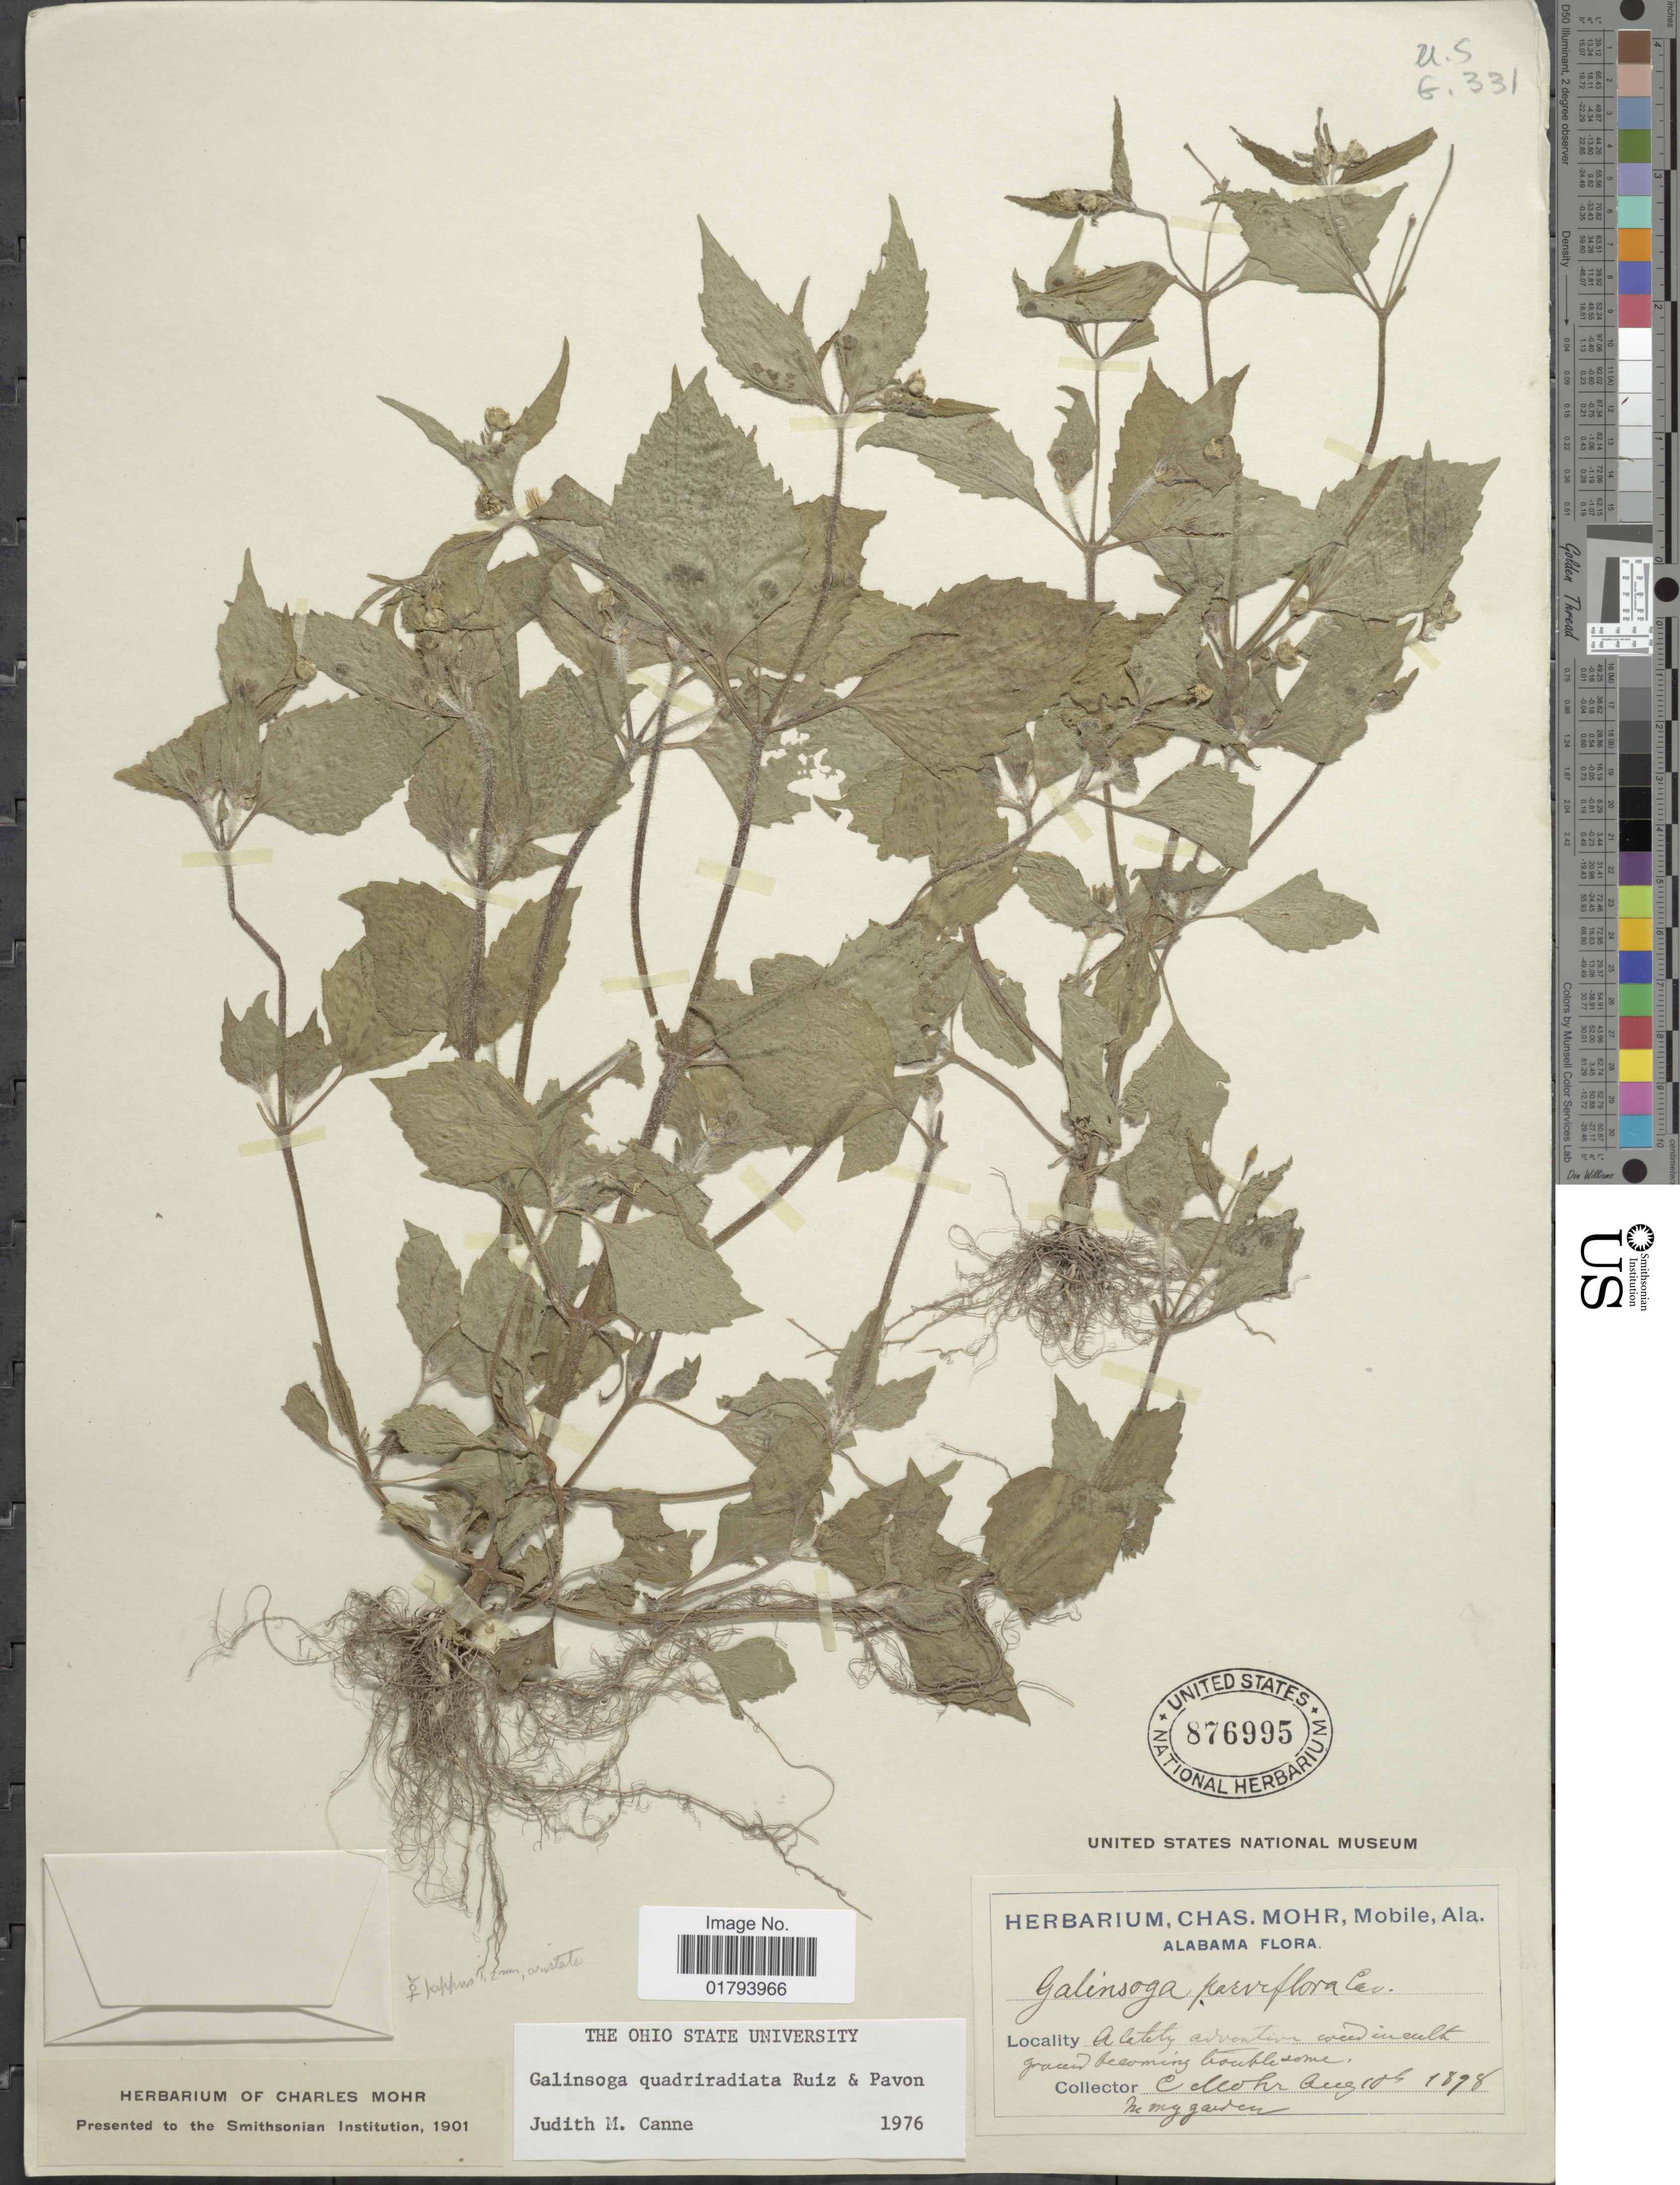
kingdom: Plantae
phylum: Tracheophyta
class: Magnoliopsida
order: Asterales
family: Asteraceae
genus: Galinsoga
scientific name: Galinsoga quadriradiata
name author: Ruiz & Pav.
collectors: Mohr, C. T. (herbarium)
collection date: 1898-08-10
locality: A Cately avventive weed in cult gracen becoming bouble some [interpreted]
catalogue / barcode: US 876995